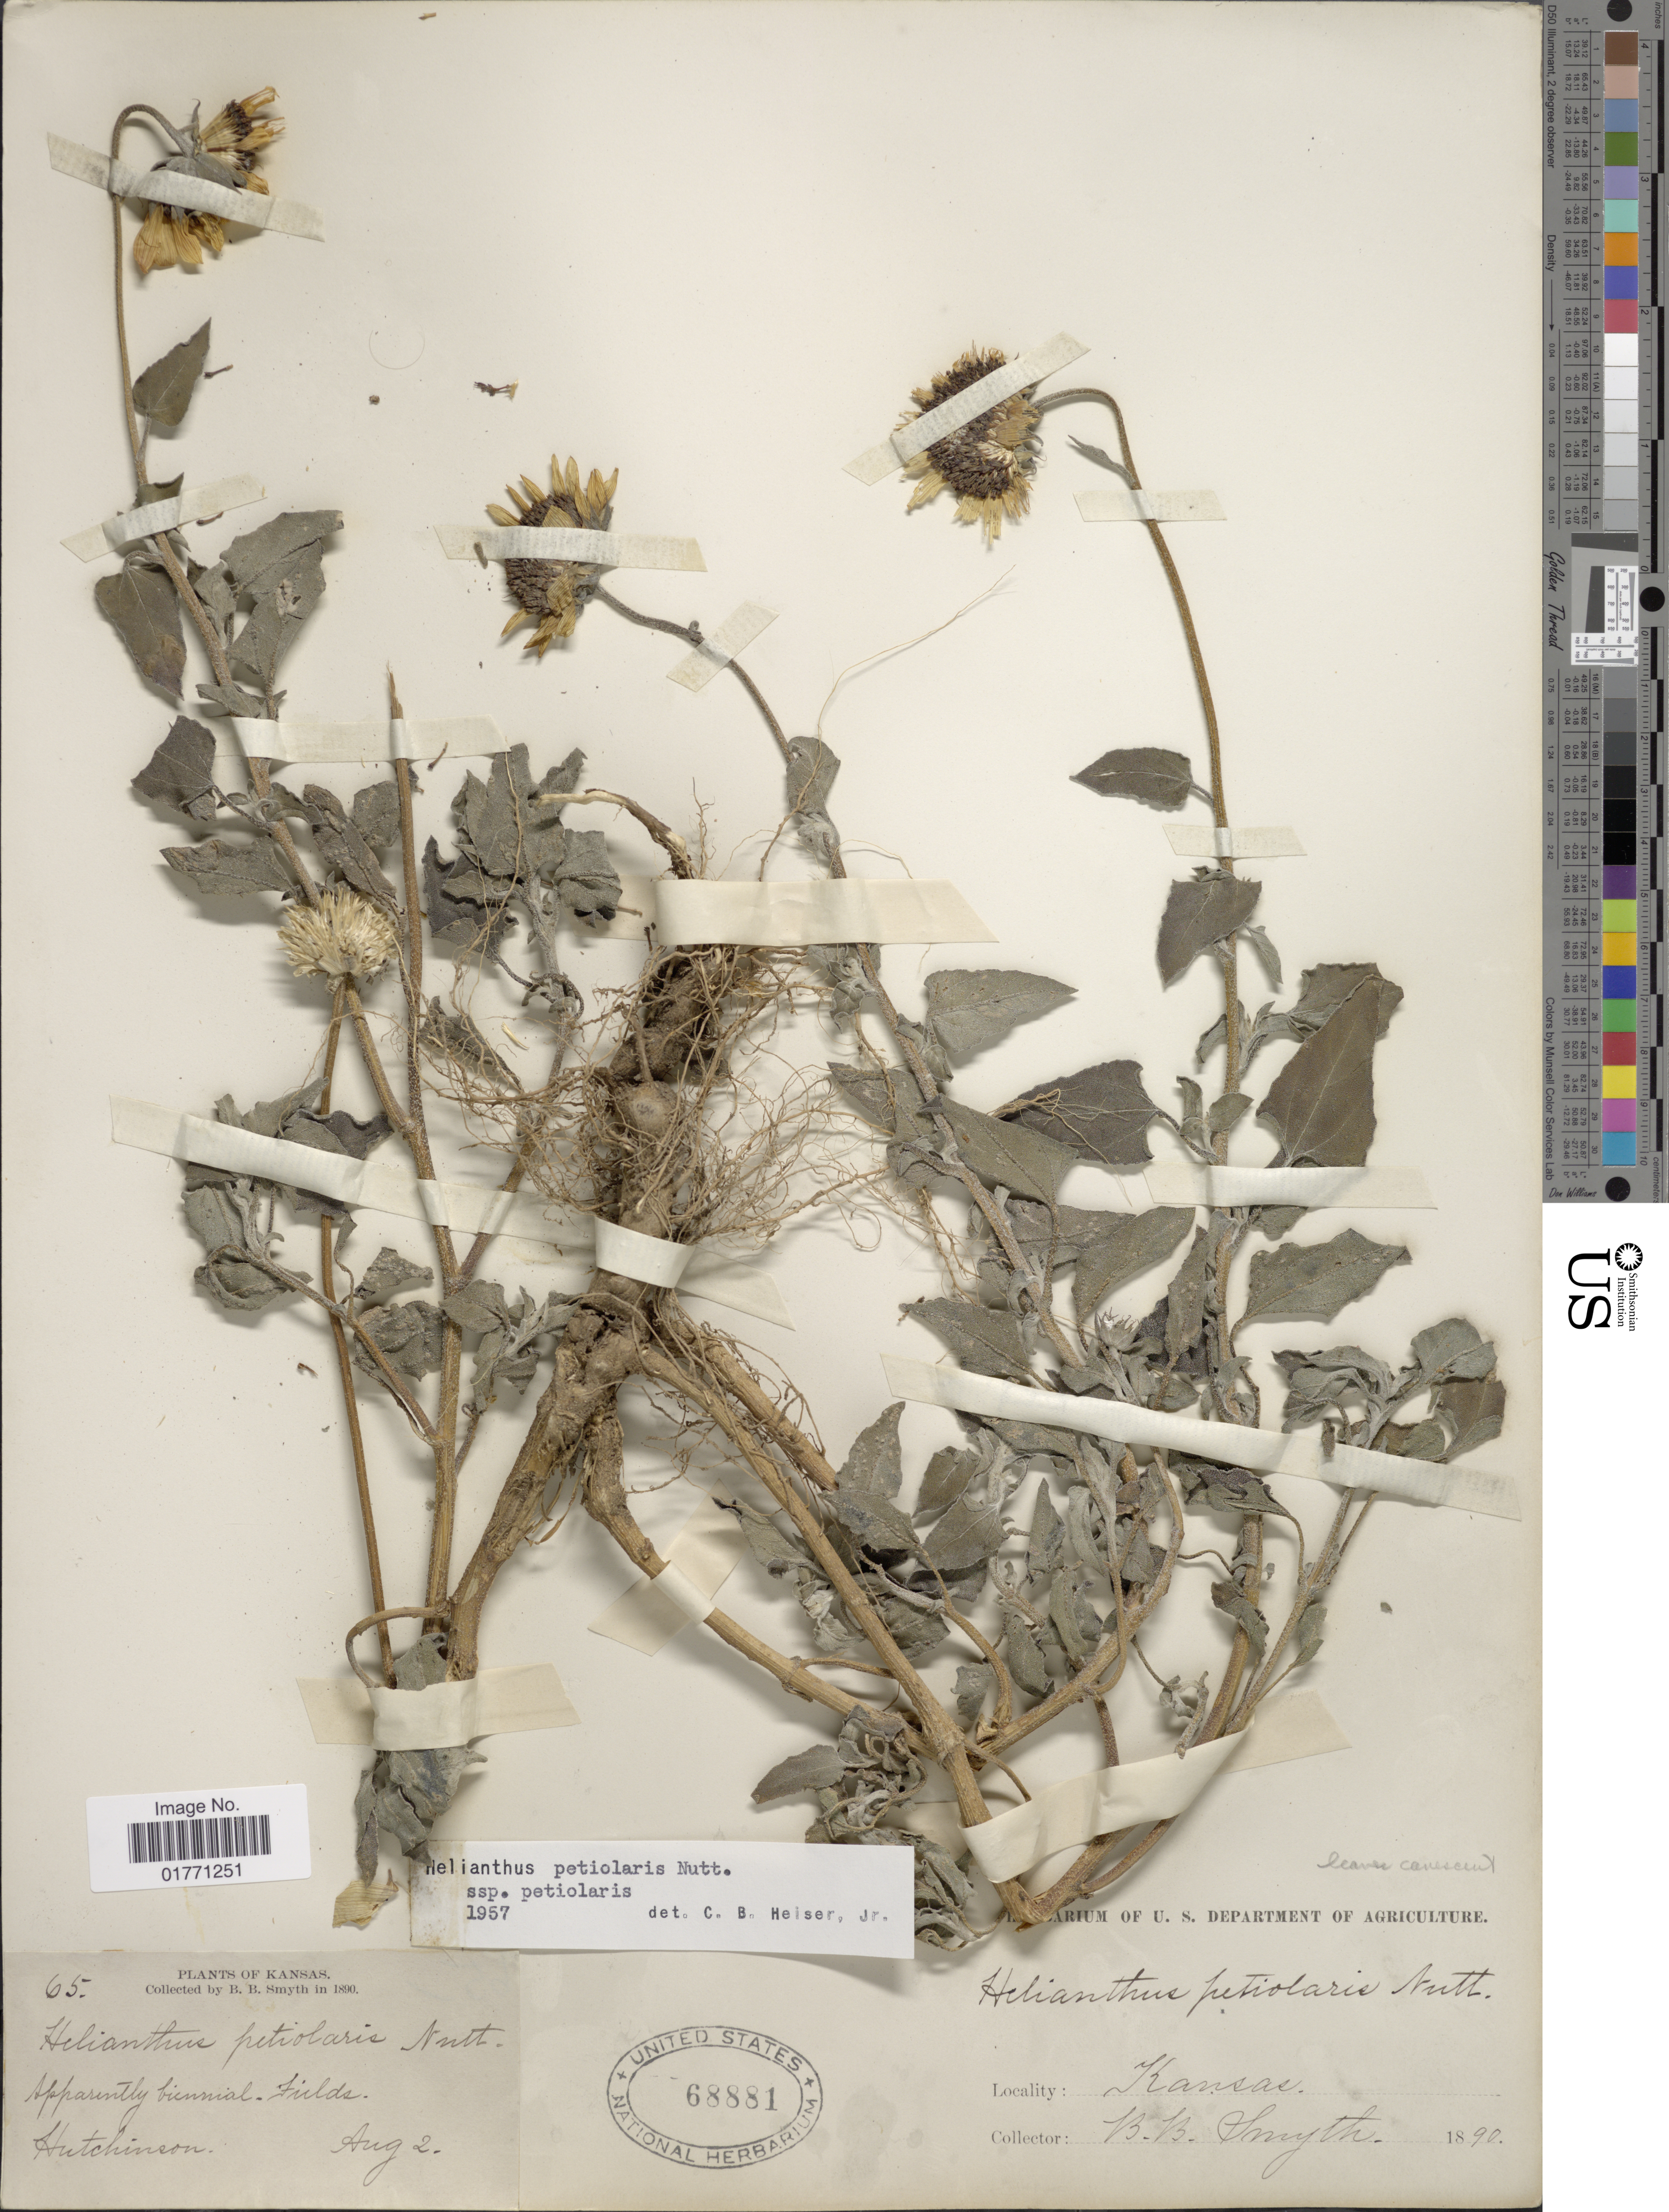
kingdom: Plantae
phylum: Tracheophyta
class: Magnoliopsida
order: Asterales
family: Asteraceae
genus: Helianthus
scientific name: Helianthus petiolaris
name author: Nutt.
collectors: B. Smyth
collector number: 65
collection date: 1890-08-02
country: United States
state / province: Kansas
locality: Apparently biennial fields, Hutchinson.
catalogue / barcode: US 68881